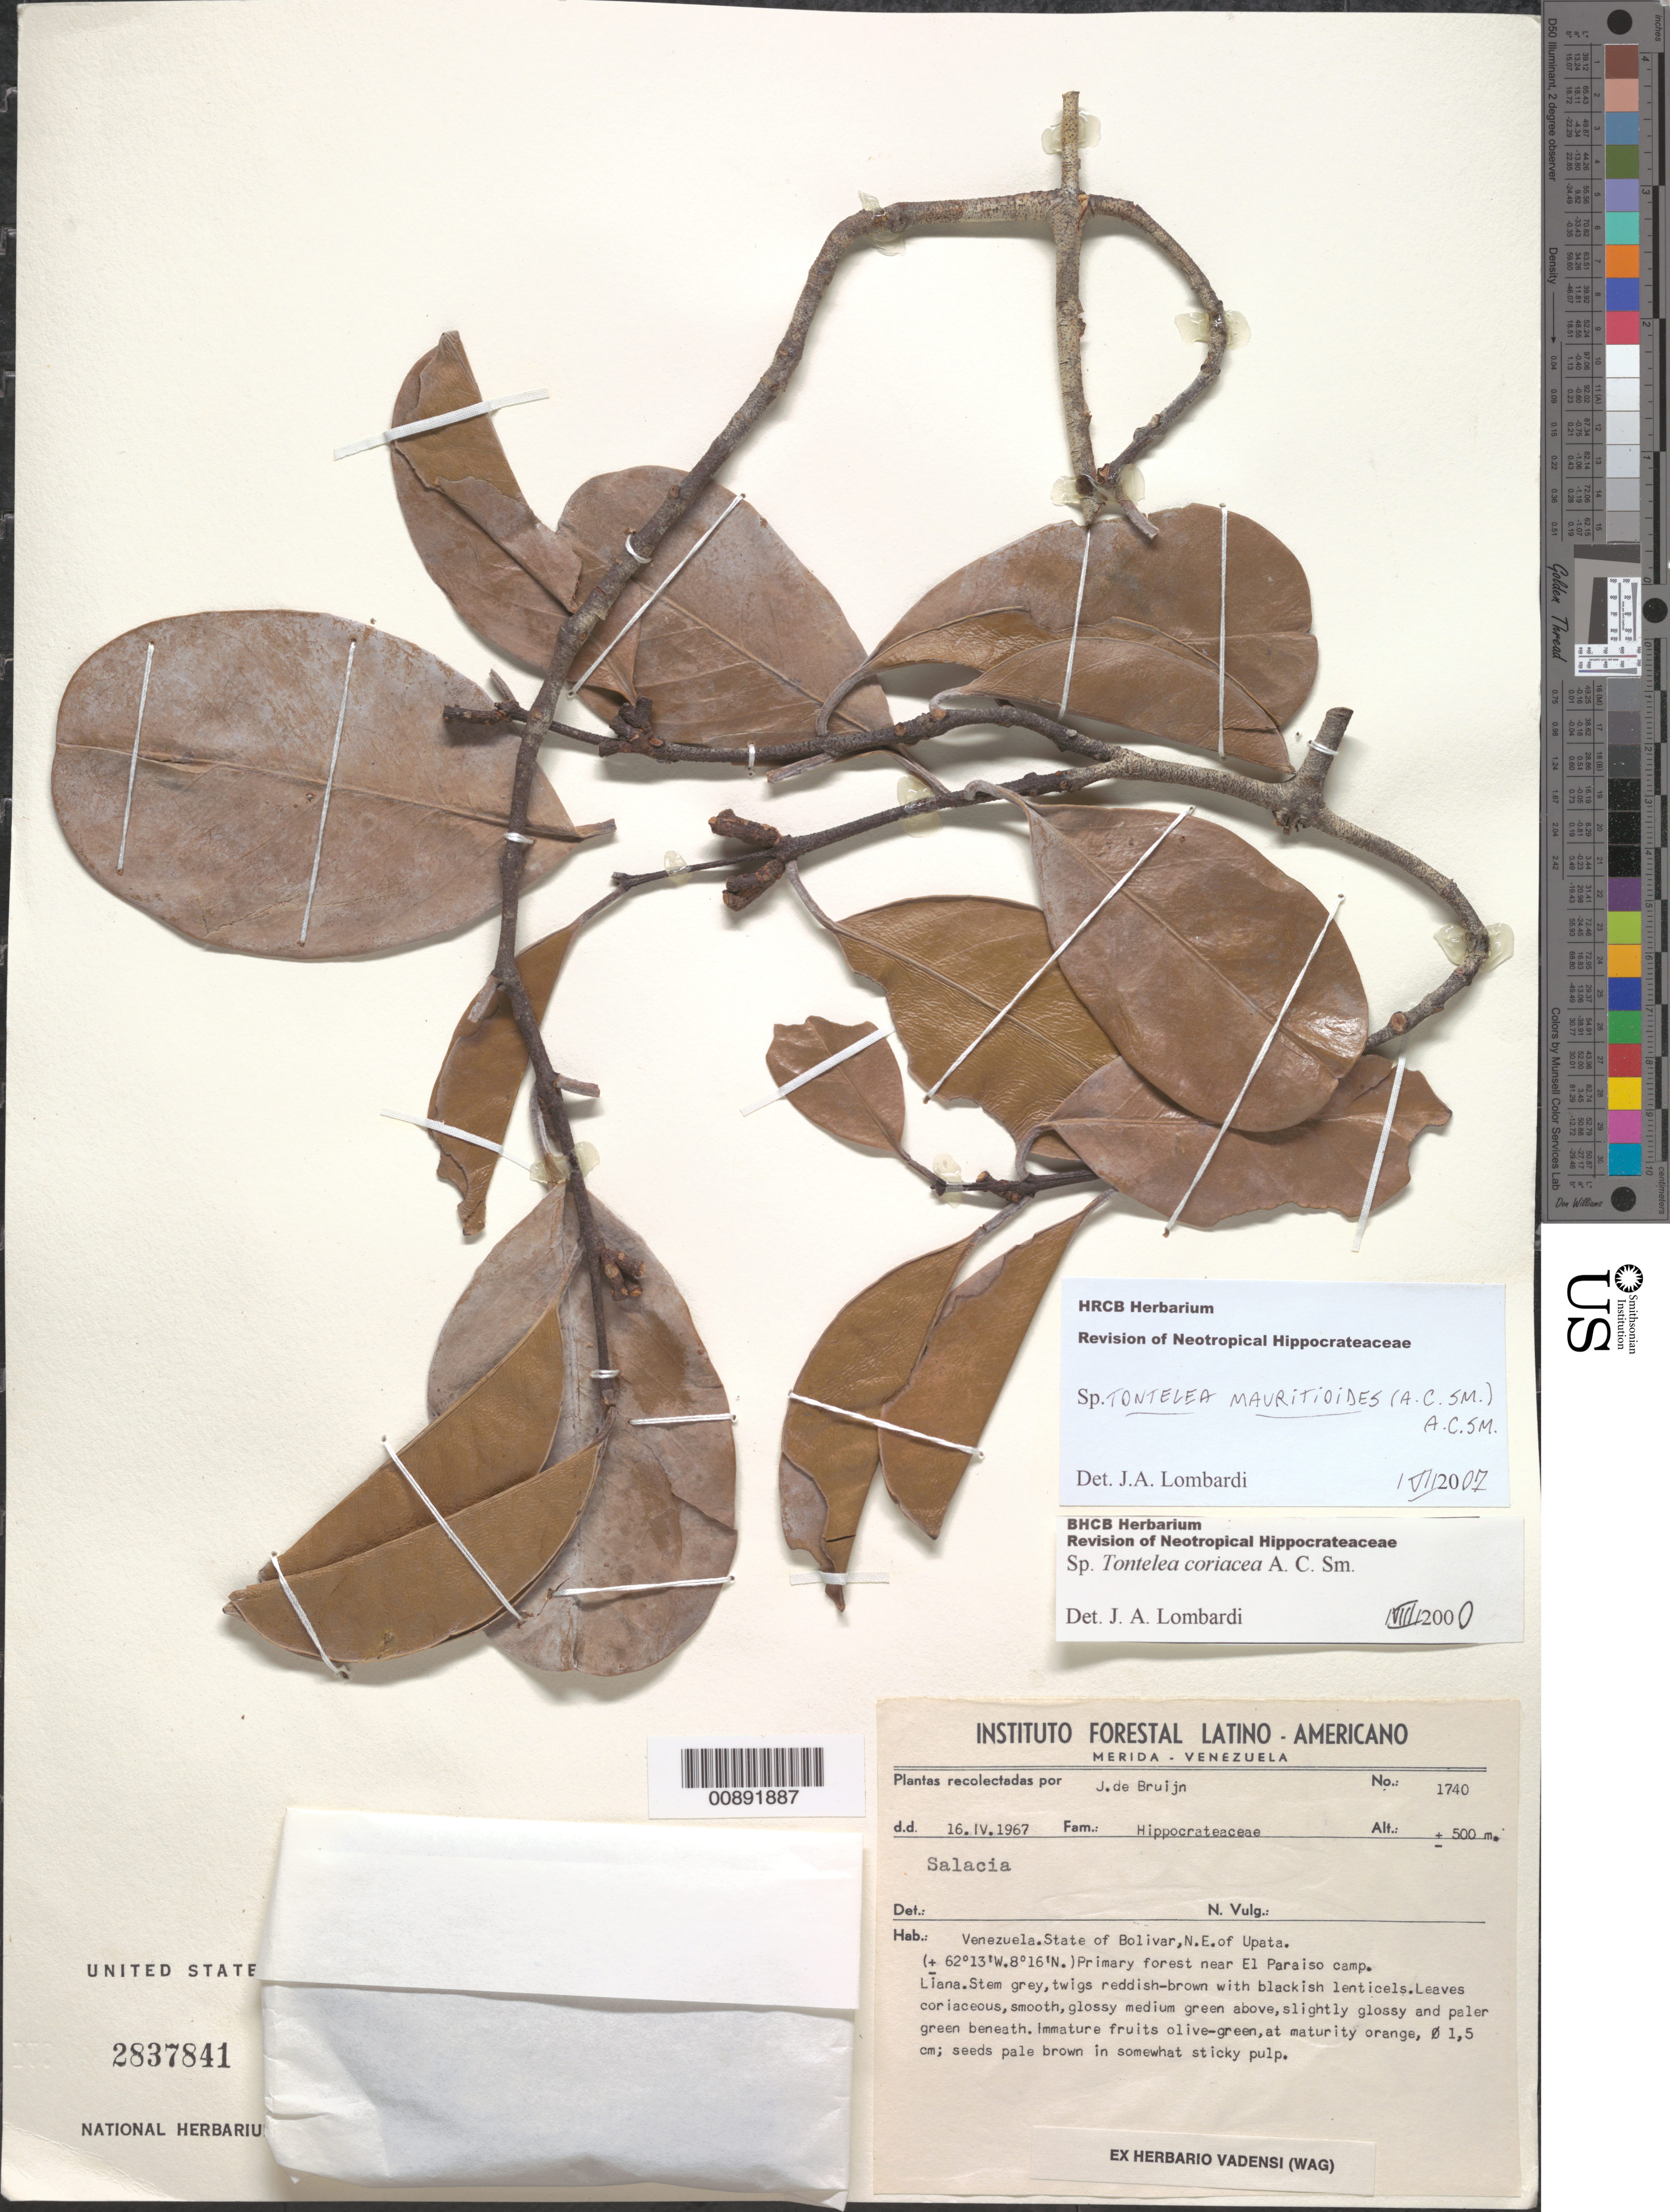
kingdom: Plantae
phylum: Tracheophyta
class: Magnoliopsida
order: Celastrales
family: Celastraceae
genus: Tontelea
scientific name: Tontelea mauritioides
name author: (A.C. Sm.) A.C. Sm.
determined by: Lombardi, Julio A.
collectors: J. Bruijn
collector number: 1740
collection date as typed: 16-Apr-67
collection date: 1967-04-16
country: Venezuela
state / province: Bolívar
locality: Upata, NE of, near El Paraiso camp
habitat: Primary forest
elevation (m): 500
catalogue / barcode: US 2837841